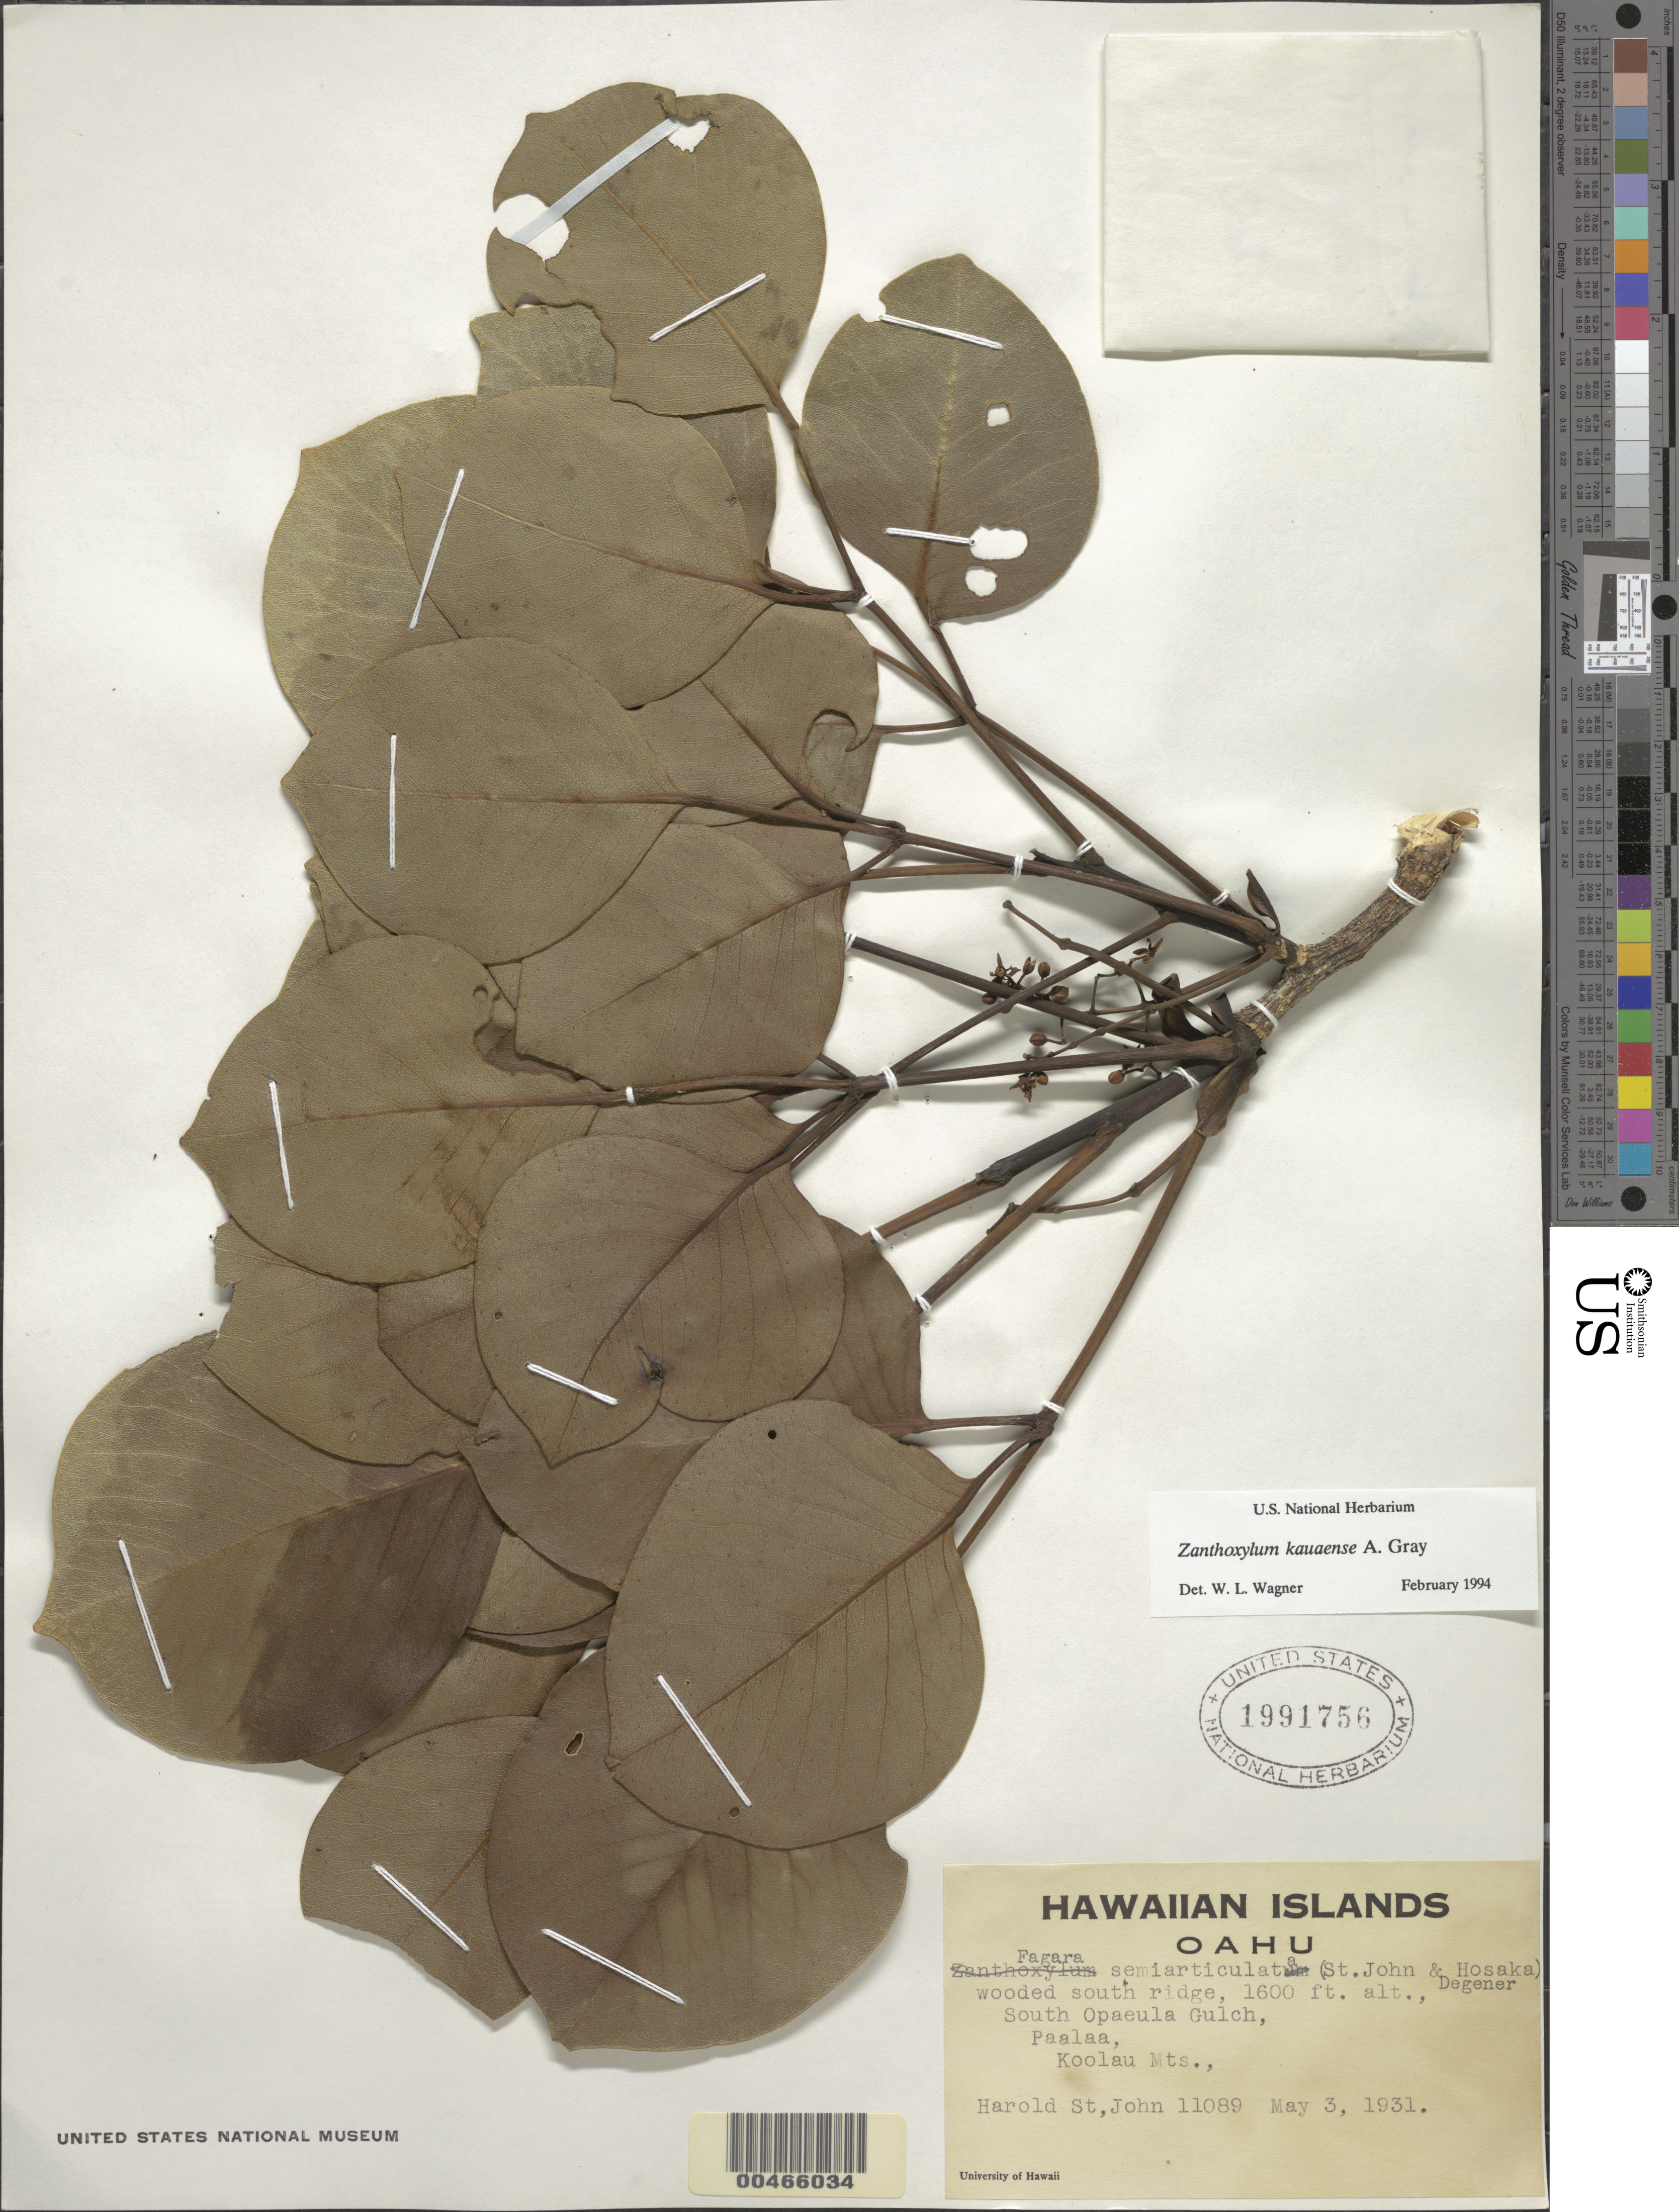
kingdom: Plantae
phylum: Tracheophyta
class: Magnoliopsida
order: Sapindales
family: Rutaceae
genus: Zanthoxylum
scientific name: Zanthoxylum kauaense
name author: A. Gray in Wilkes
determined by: Wagner, W. L., (BOT), Smithsonian Institution - National Museum of Natural History (UNITED STATES)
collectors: H. St. John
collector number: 11089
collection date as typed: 3 May 1931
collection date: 1931-05-03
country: United States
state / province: Hawaii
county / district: Honolulu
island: Oahu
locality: South ridge, South Opaeula Gulch, Paalaa, Koolau Mts.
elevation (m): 488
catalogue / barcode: US 1991756